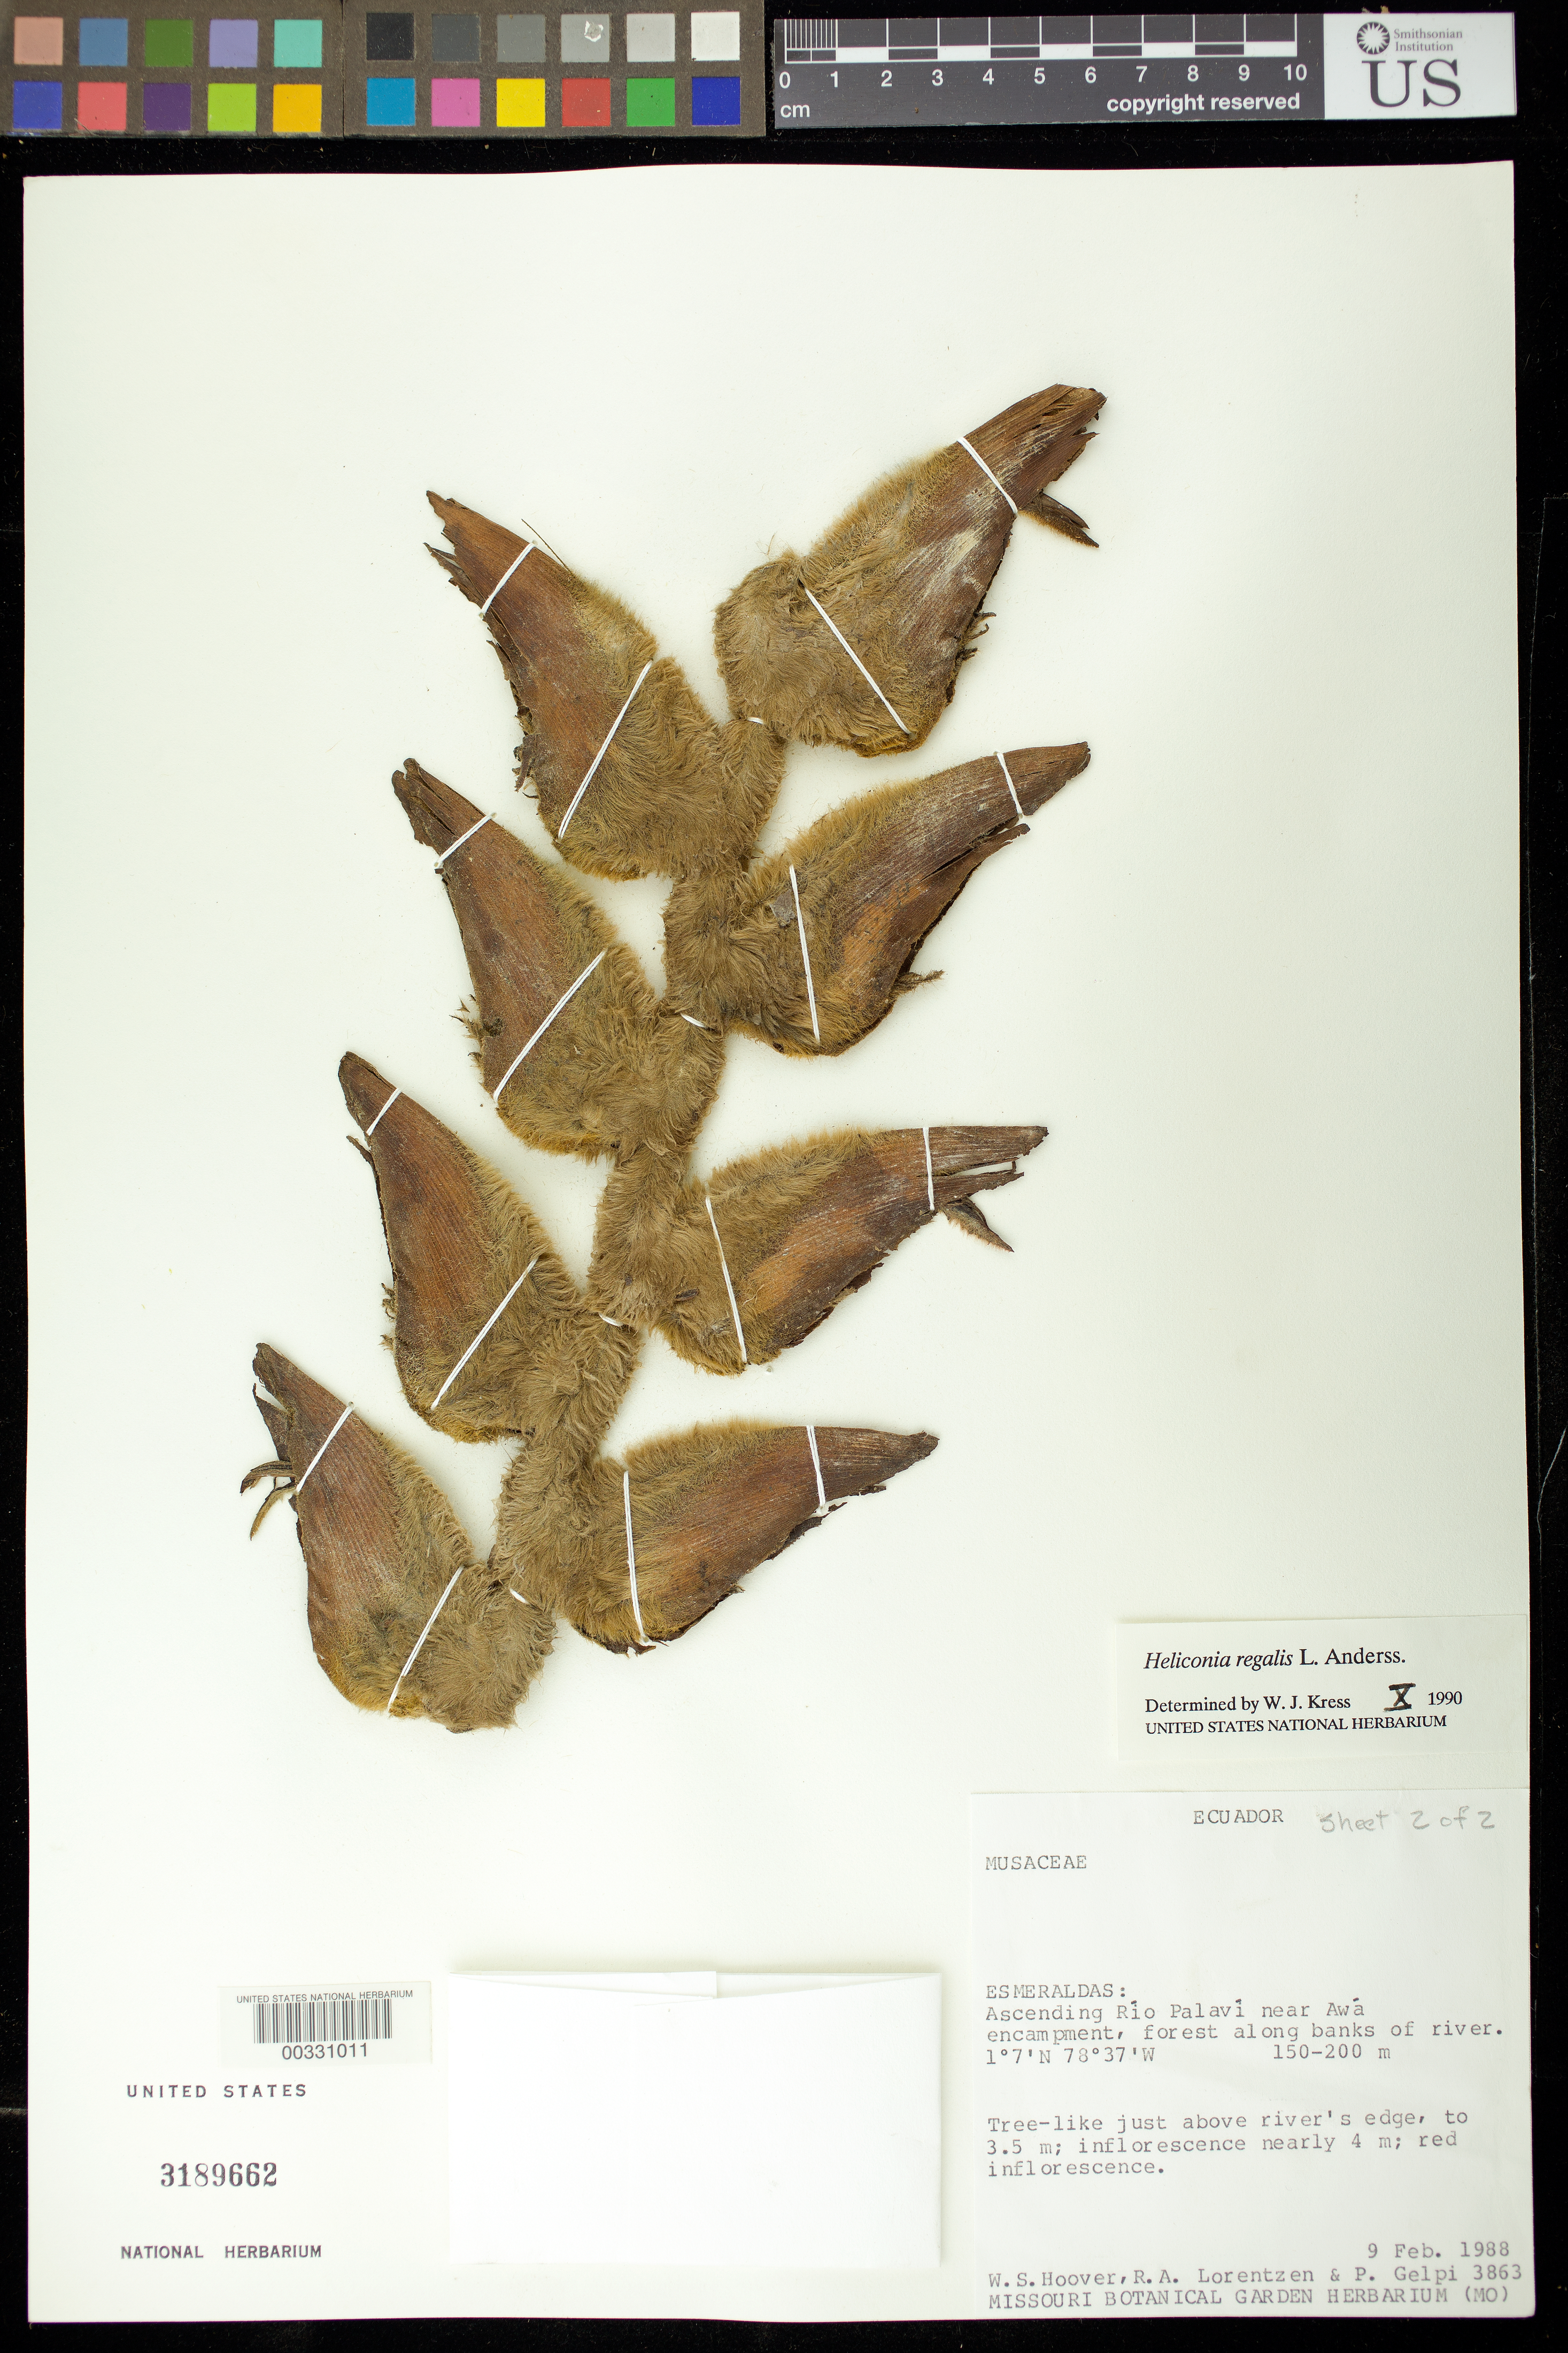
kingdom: Plantae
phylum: Tracheophyta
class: Liliopsida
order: Zingiberales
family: Heliconiaceae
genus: Heliconia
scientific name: Heliconia regalis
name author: L. Andersson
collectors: W. S. Hoover, R. Lorentzen & P. Gelpi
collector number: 3863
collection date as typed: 09 Feb 1988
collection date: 1988-02-09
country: Ecuador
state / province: Esmeraldas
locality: Ascending Rio Palavi near Awa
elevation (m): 150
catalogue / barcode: US 3189662